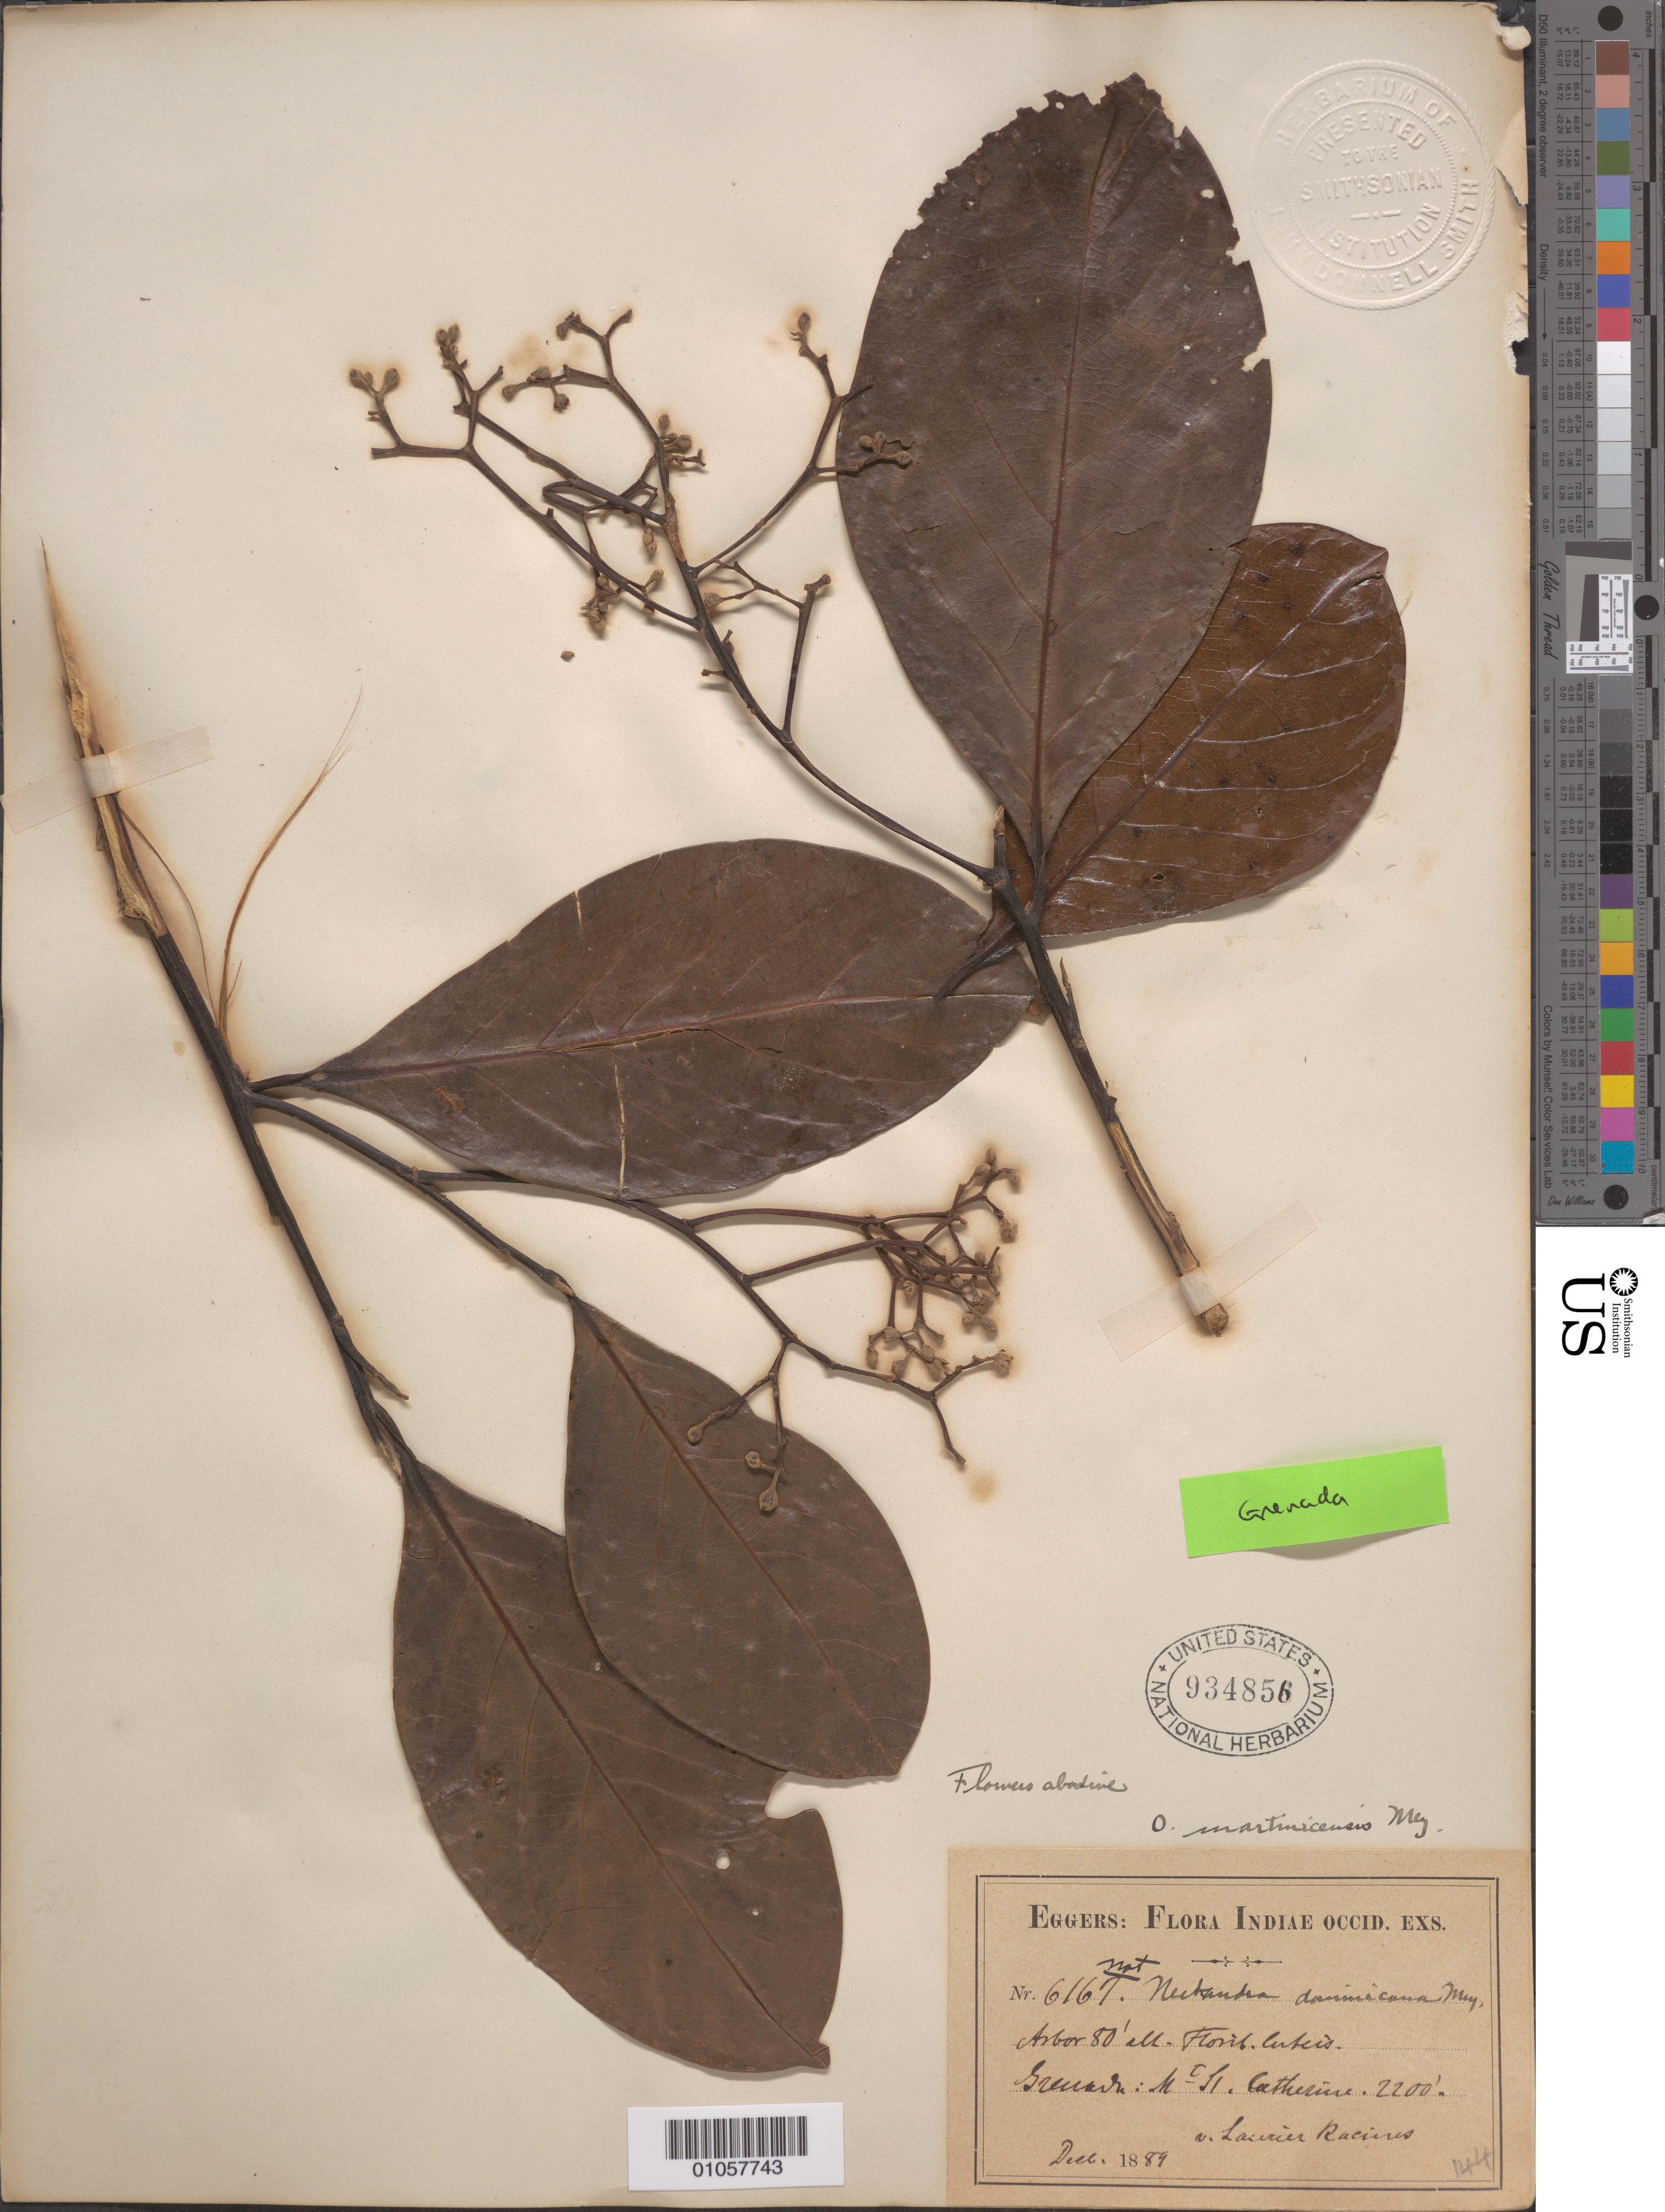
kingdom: Plantae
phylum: Tracheophyta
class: Magnoliopsida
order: Laurales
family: Lauraceae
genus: Ocotea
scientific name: Ocotea martinicensis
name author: Mez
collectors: H. F. A. von Eggers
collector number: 6167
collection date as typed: Dec 1889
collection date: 1889-12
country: Grenada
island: Grenada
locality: Mt. St. Catherine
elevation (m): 671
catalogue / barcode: US 934856